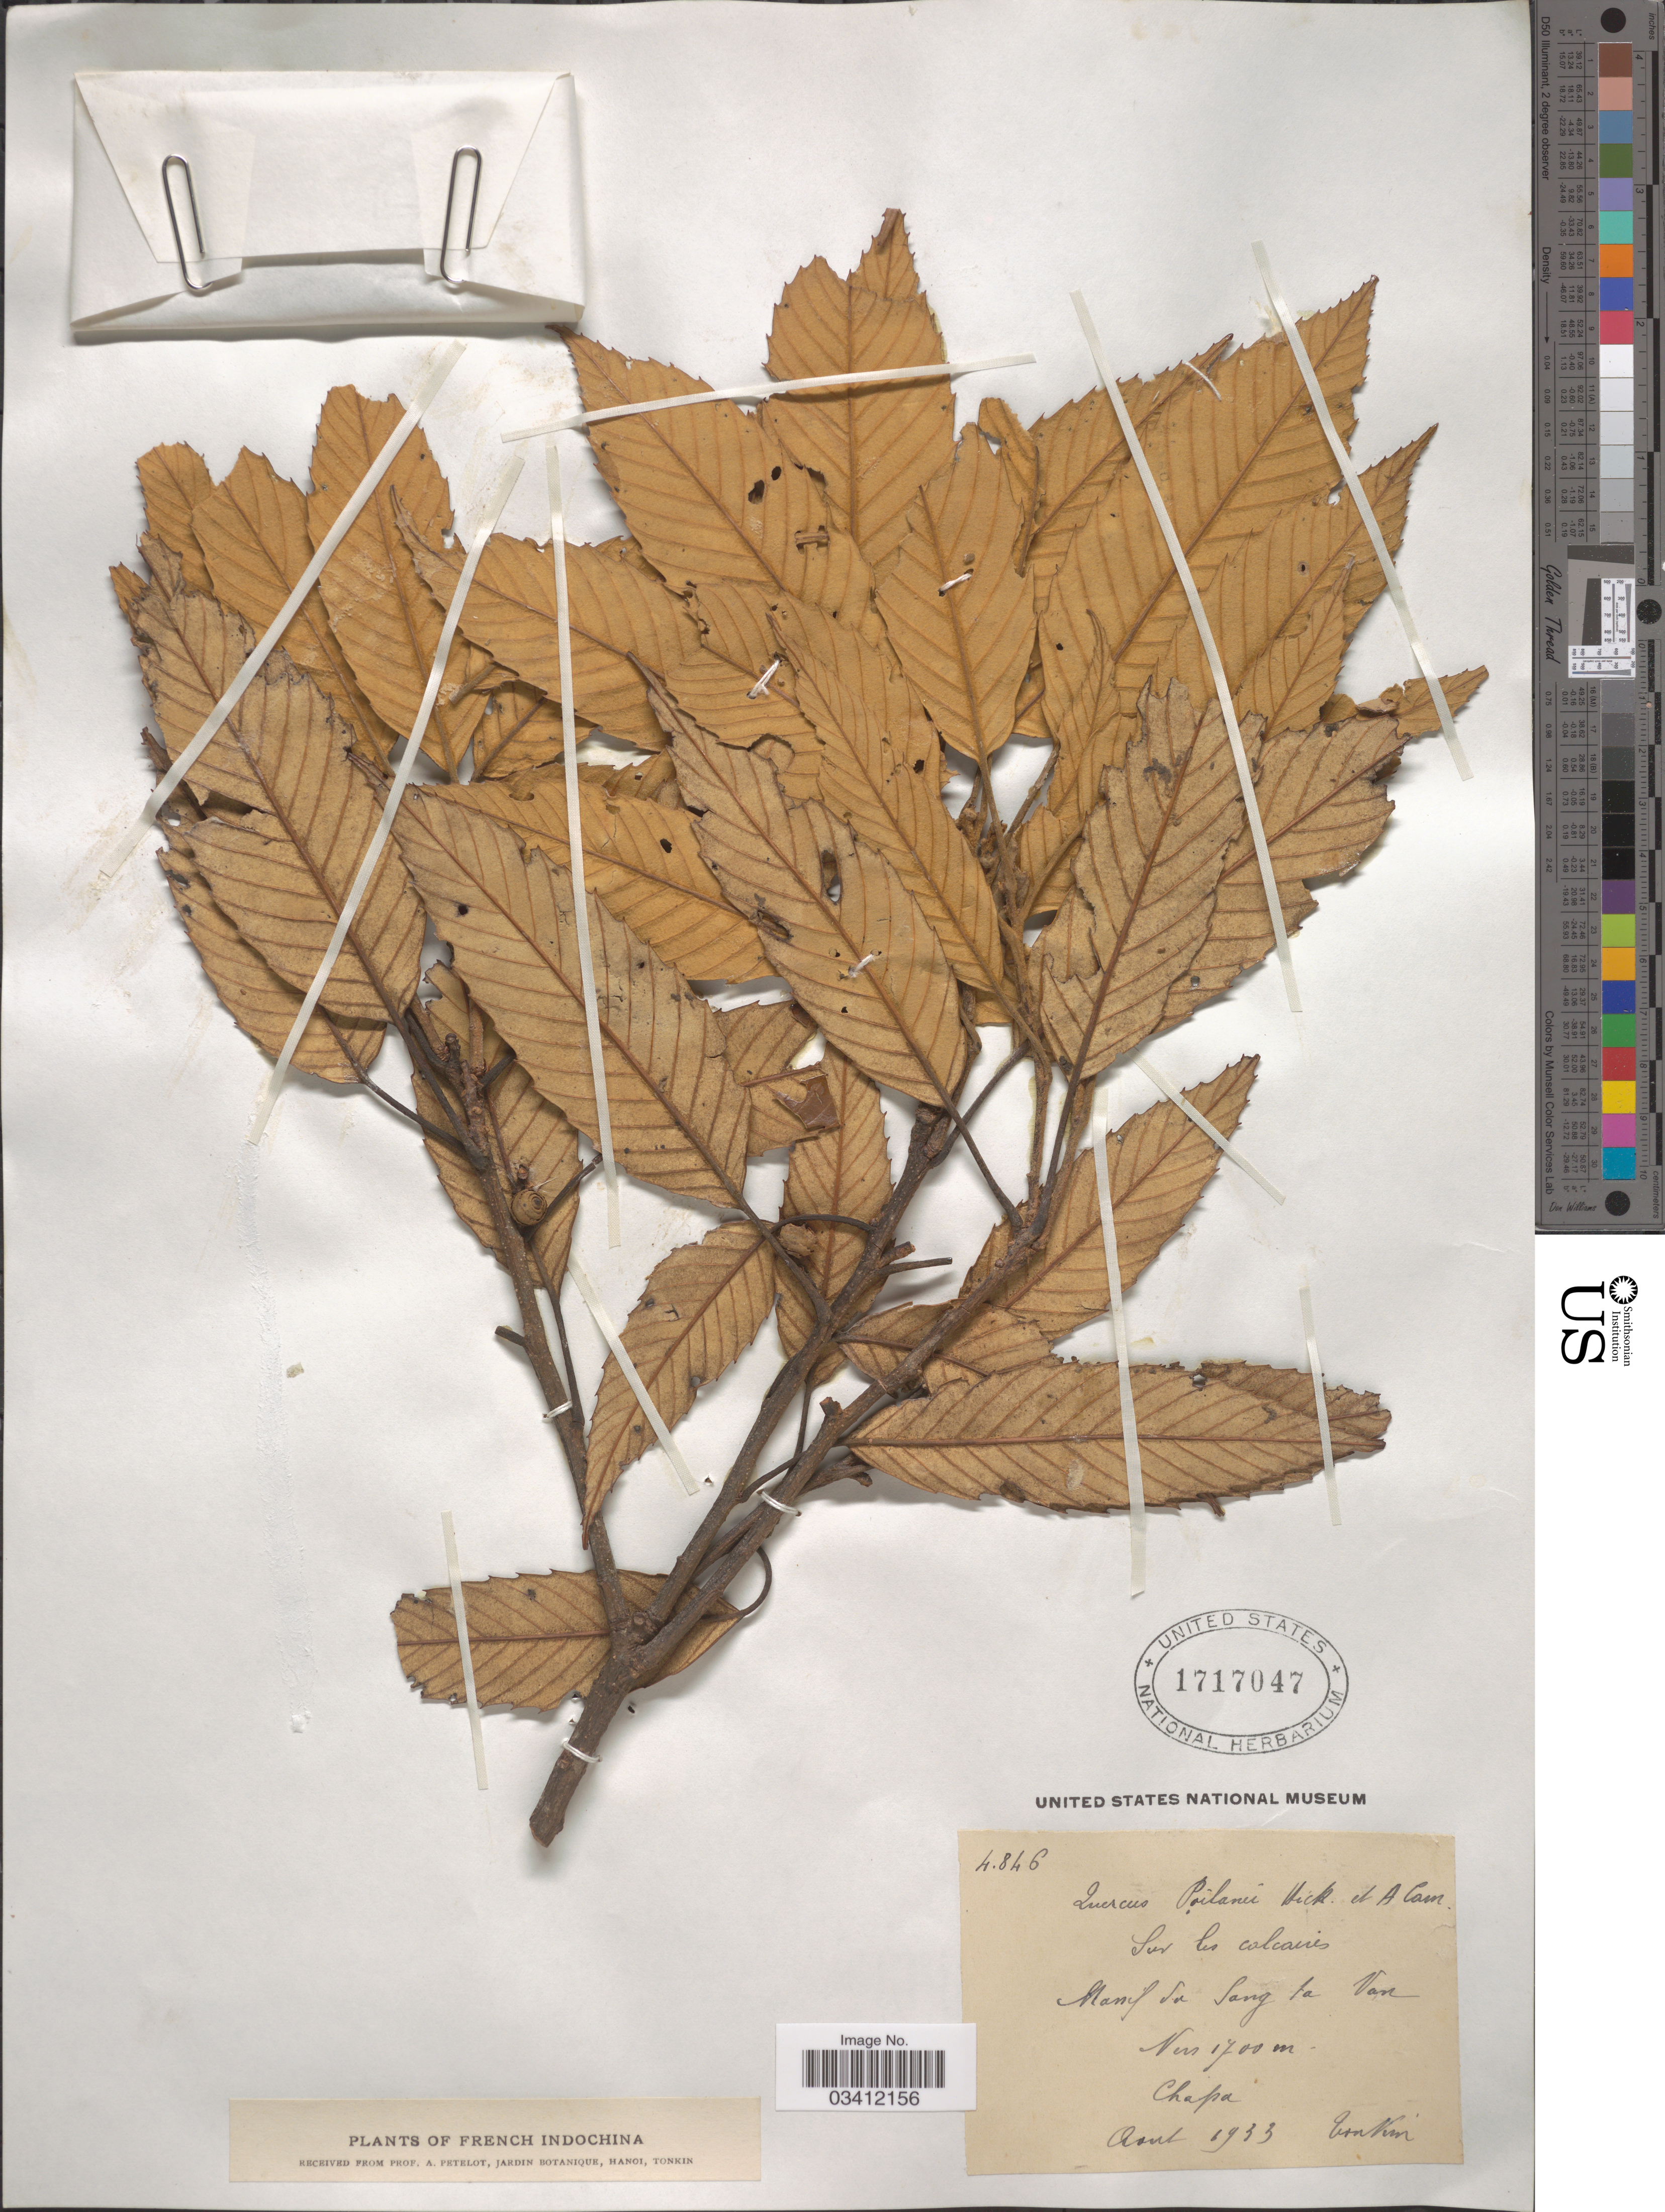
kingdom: Plantae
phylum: Tracheophyta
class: Magnoliopsida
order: Fagales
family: Fagaceae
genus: Quercus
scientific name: Quercus poilanei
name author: Hickel & A. Camus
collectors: P. A. Pételot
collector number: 4846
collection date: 1933-08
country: Vietnam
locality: Massif du Sang ta Van. Chapa. French Indochina.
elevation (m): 1700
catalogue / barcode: US 1717047